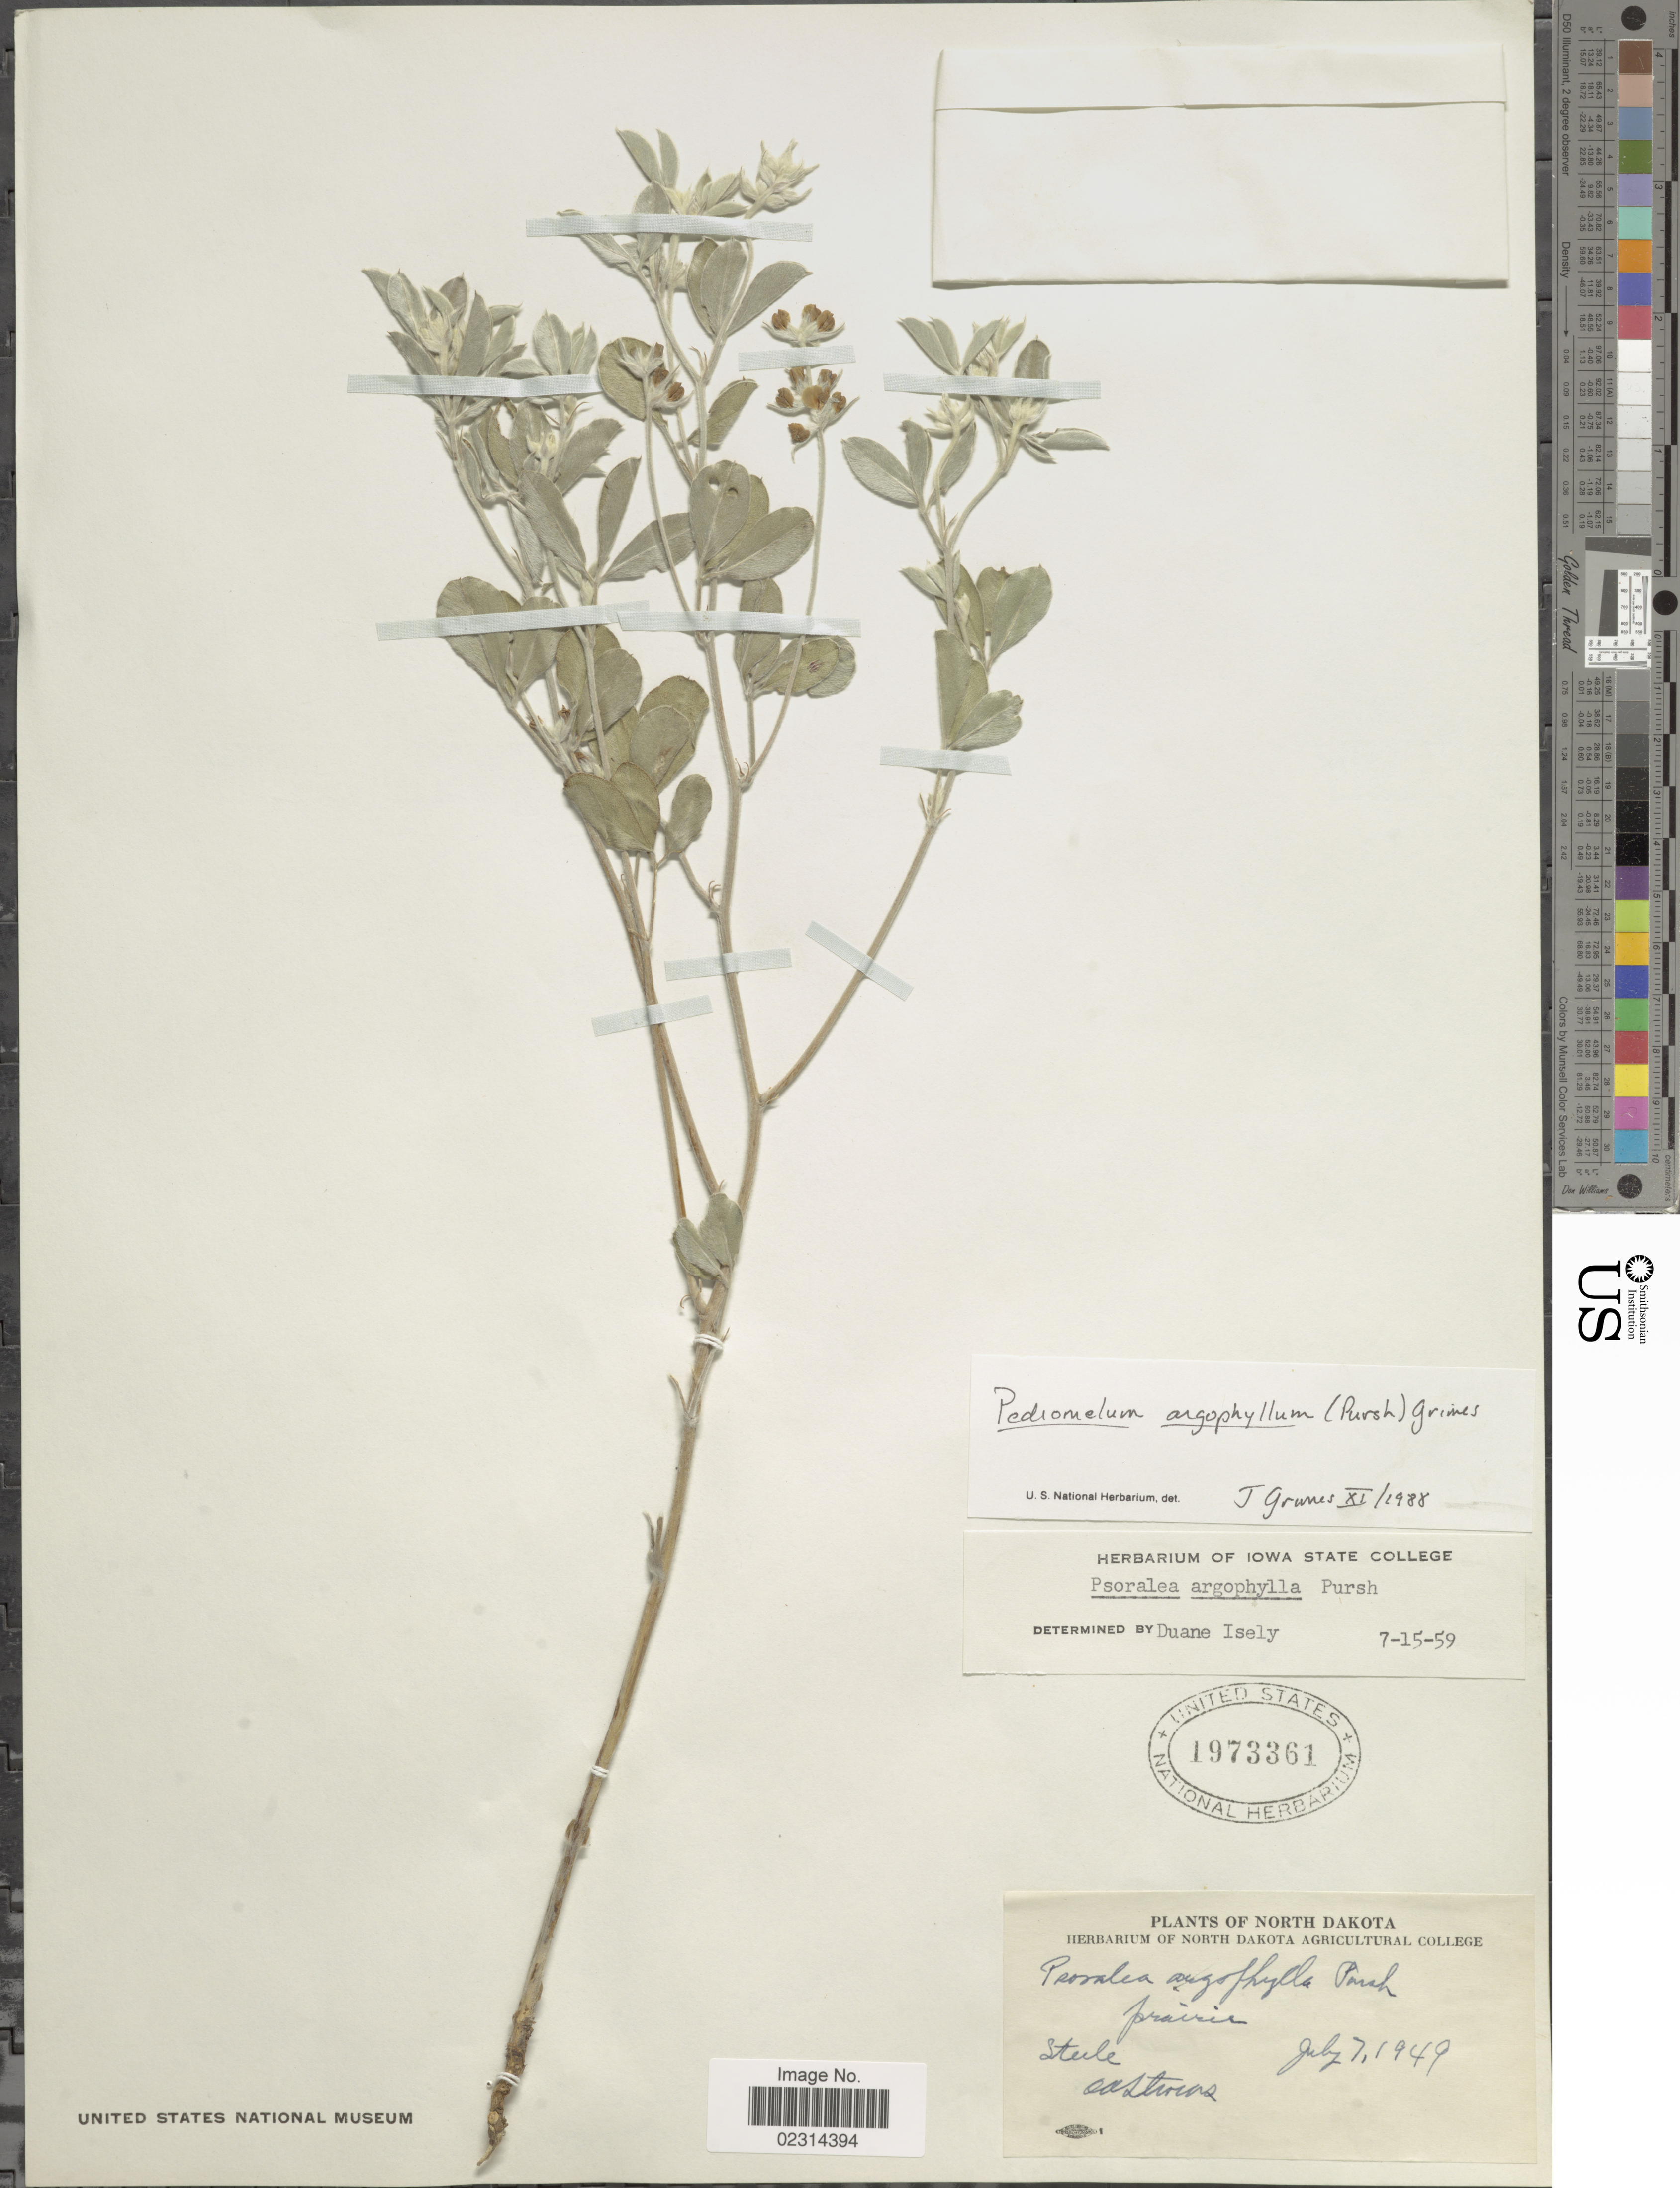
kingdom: Plantae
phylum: Tracheophyta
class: Magnoliopsida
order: Fabales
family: Fabaceae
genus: Pediomelum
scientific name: Pediomelum argophyllum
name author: (Pursh) J.W. Grimes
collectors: O. A. Stevens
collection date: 1949-07-07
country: United States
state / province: North Dakota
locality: Steele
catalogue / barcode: US 1973361